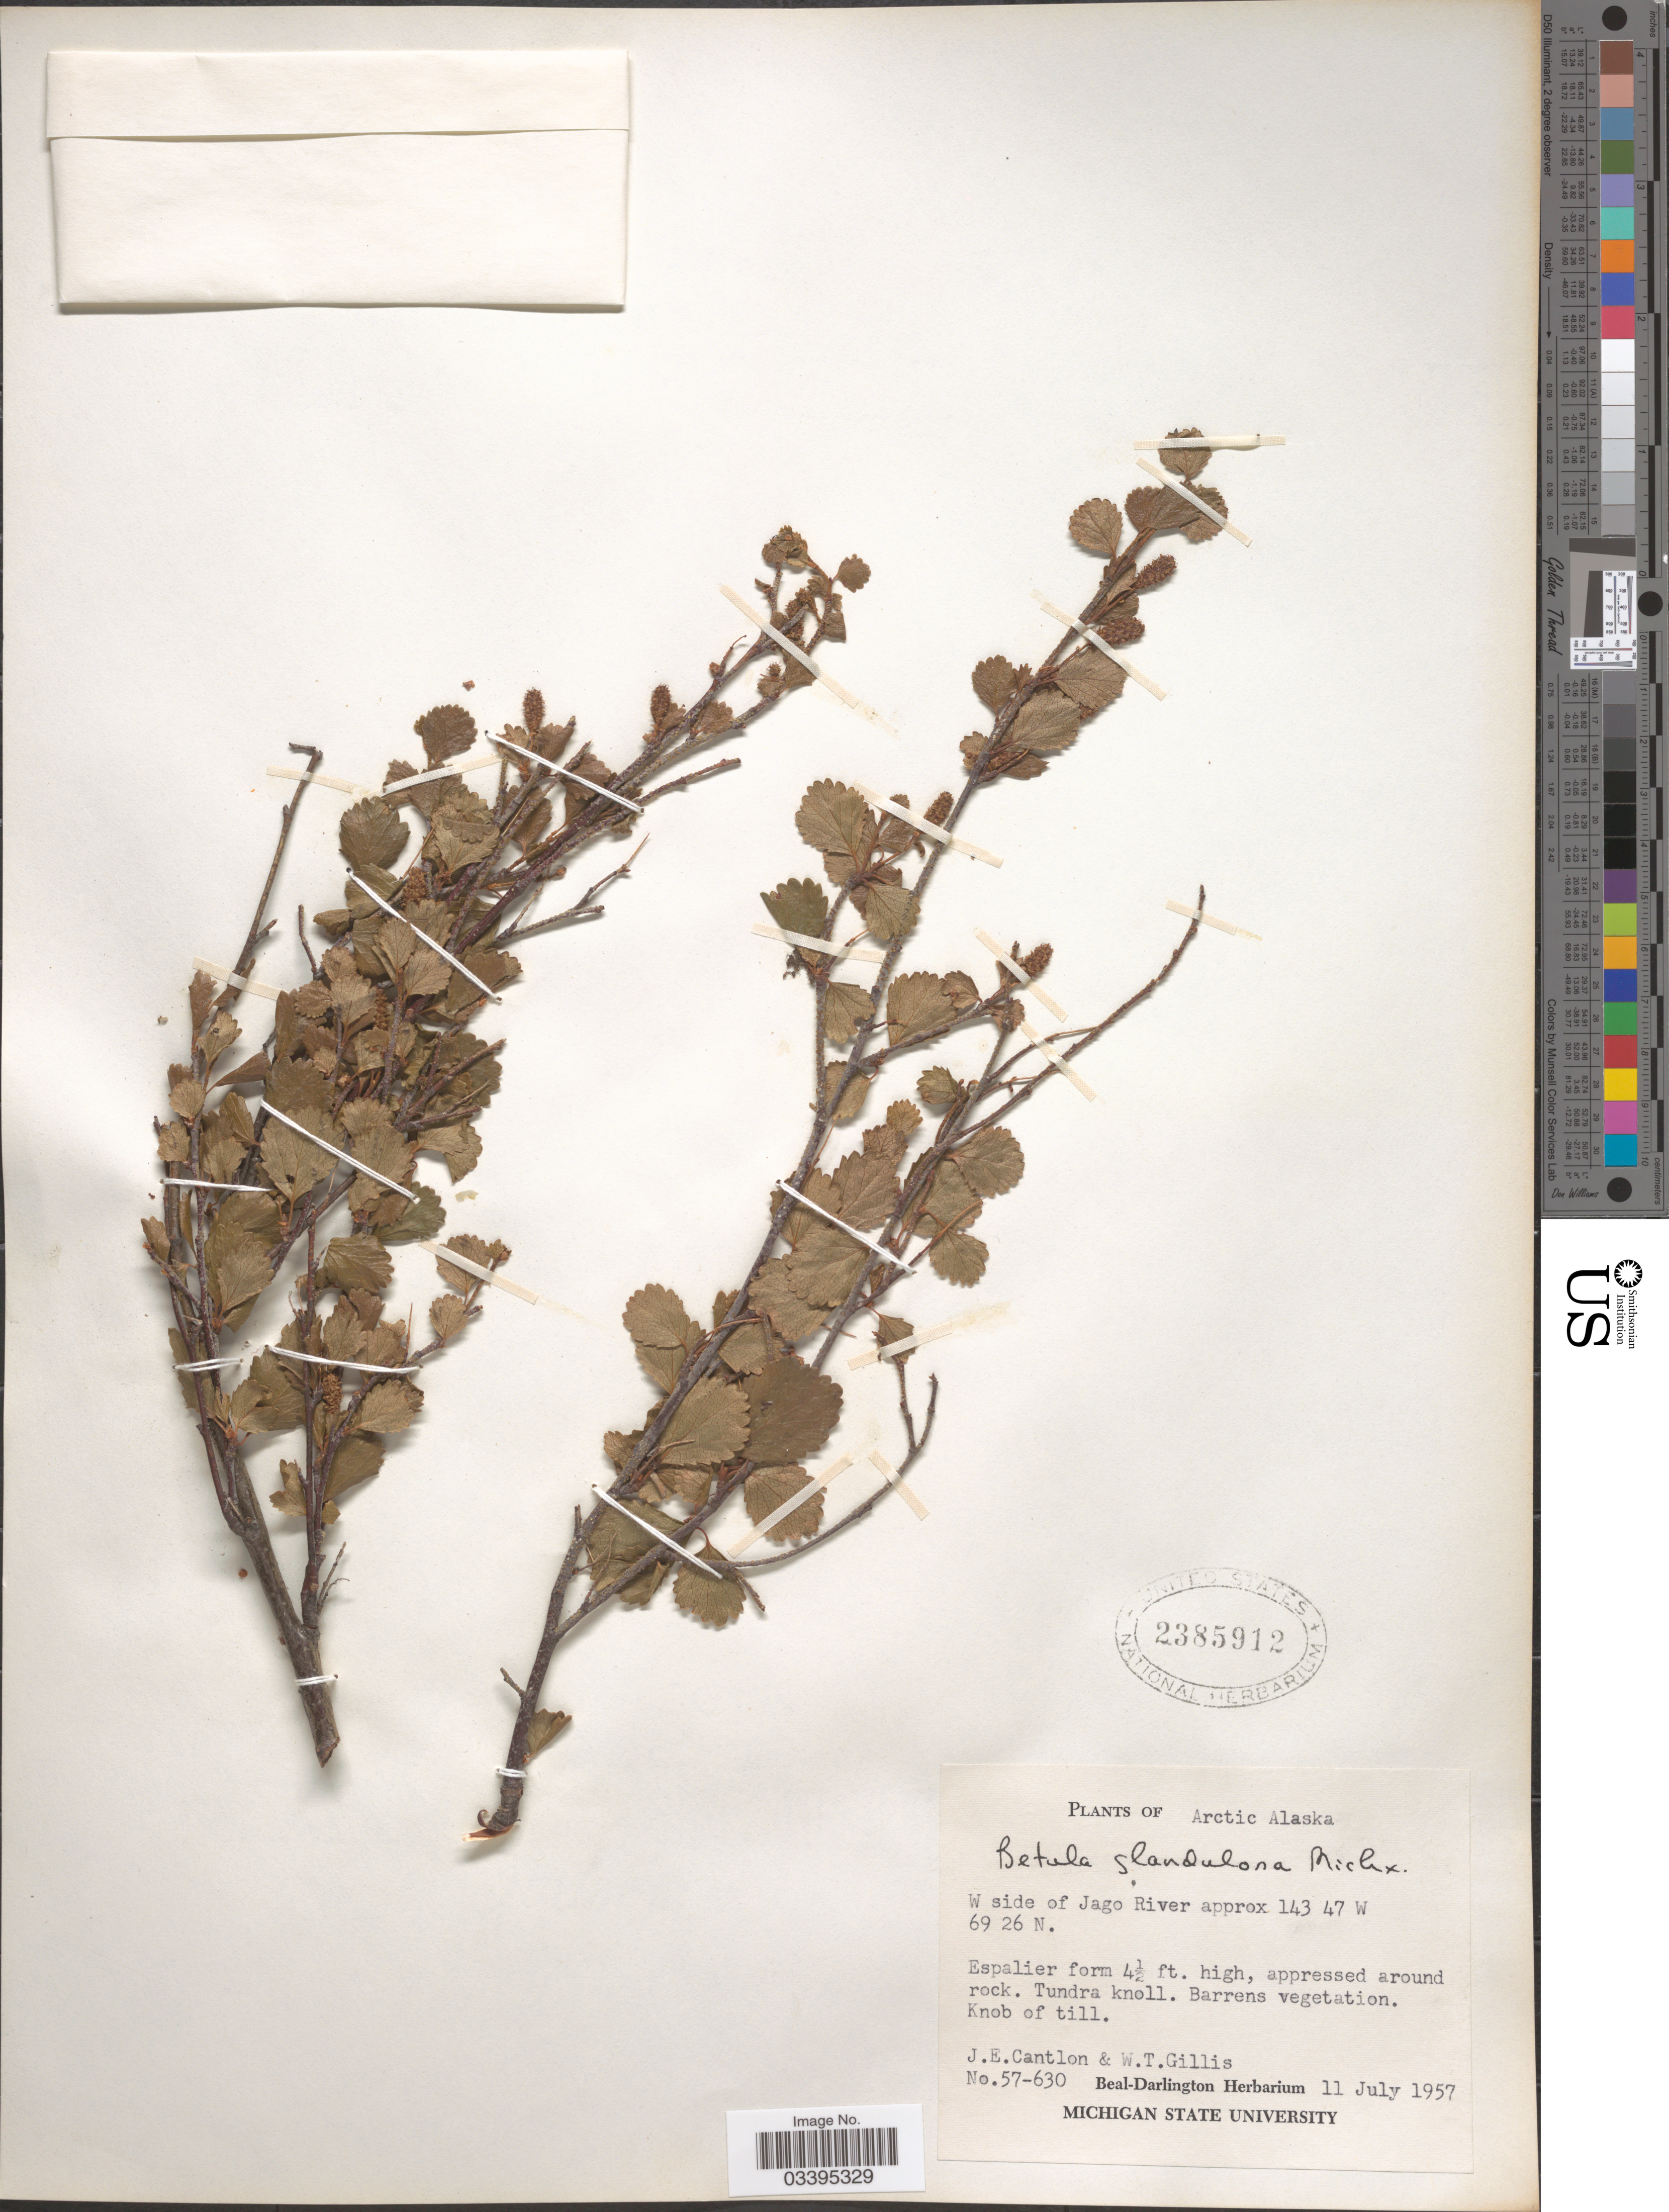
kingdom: Plantae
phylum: Tracheophyta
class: Magnoliopsida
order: Fagales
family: Betulaceae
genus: Betula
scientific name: Betula glandulosa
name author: Michx.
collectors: J. Cantlon & W. T. Gillis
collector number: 57-630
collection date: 1957-07-11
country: United States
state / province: Alaska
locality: Arctic Alaska. W side of Jago River.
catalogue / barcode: US 2385912